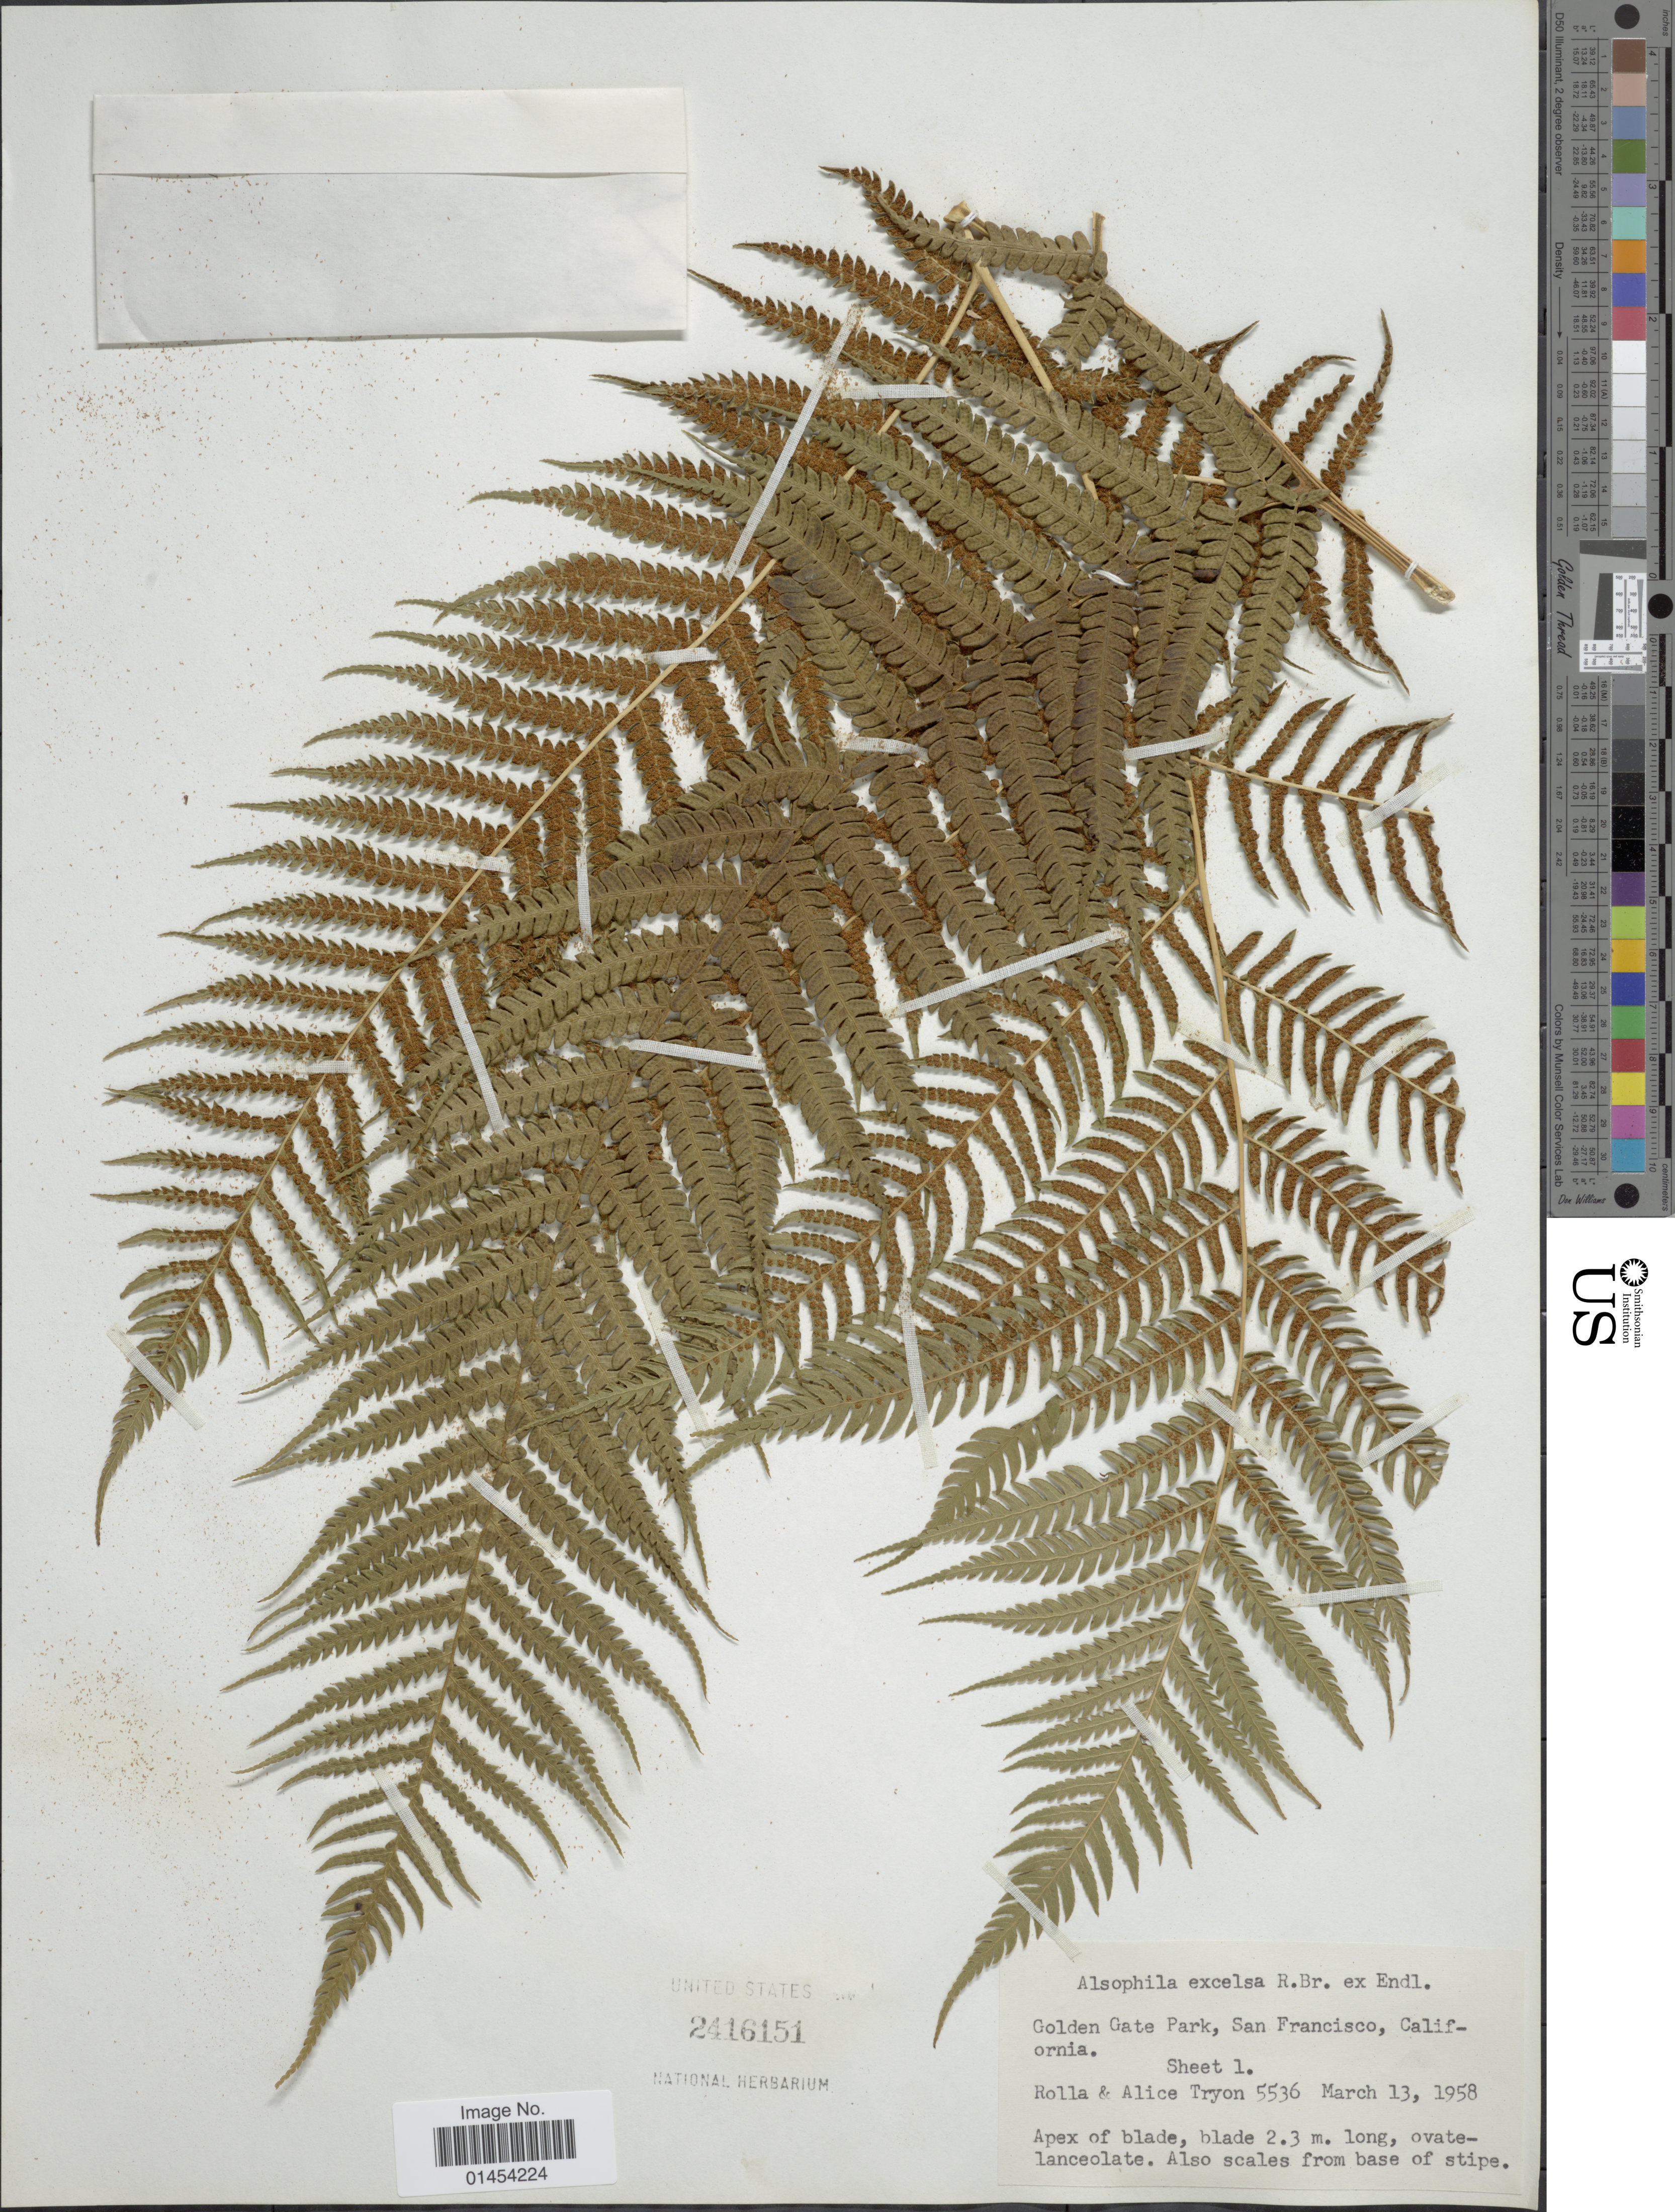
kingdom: Plantae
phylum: Tracheophyta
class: Polypodiopsida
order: Cyatheales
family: Cyatheaceae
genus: Alsophila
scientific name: Alsophila excelsa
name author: R. Br.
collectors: R. M. Tryon & A. F. Tryon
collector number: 5536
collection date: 1958-03-13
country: United States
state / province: California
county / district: San Francisco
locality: Golden Gate Park, San Francisco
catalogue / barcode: US 2416151